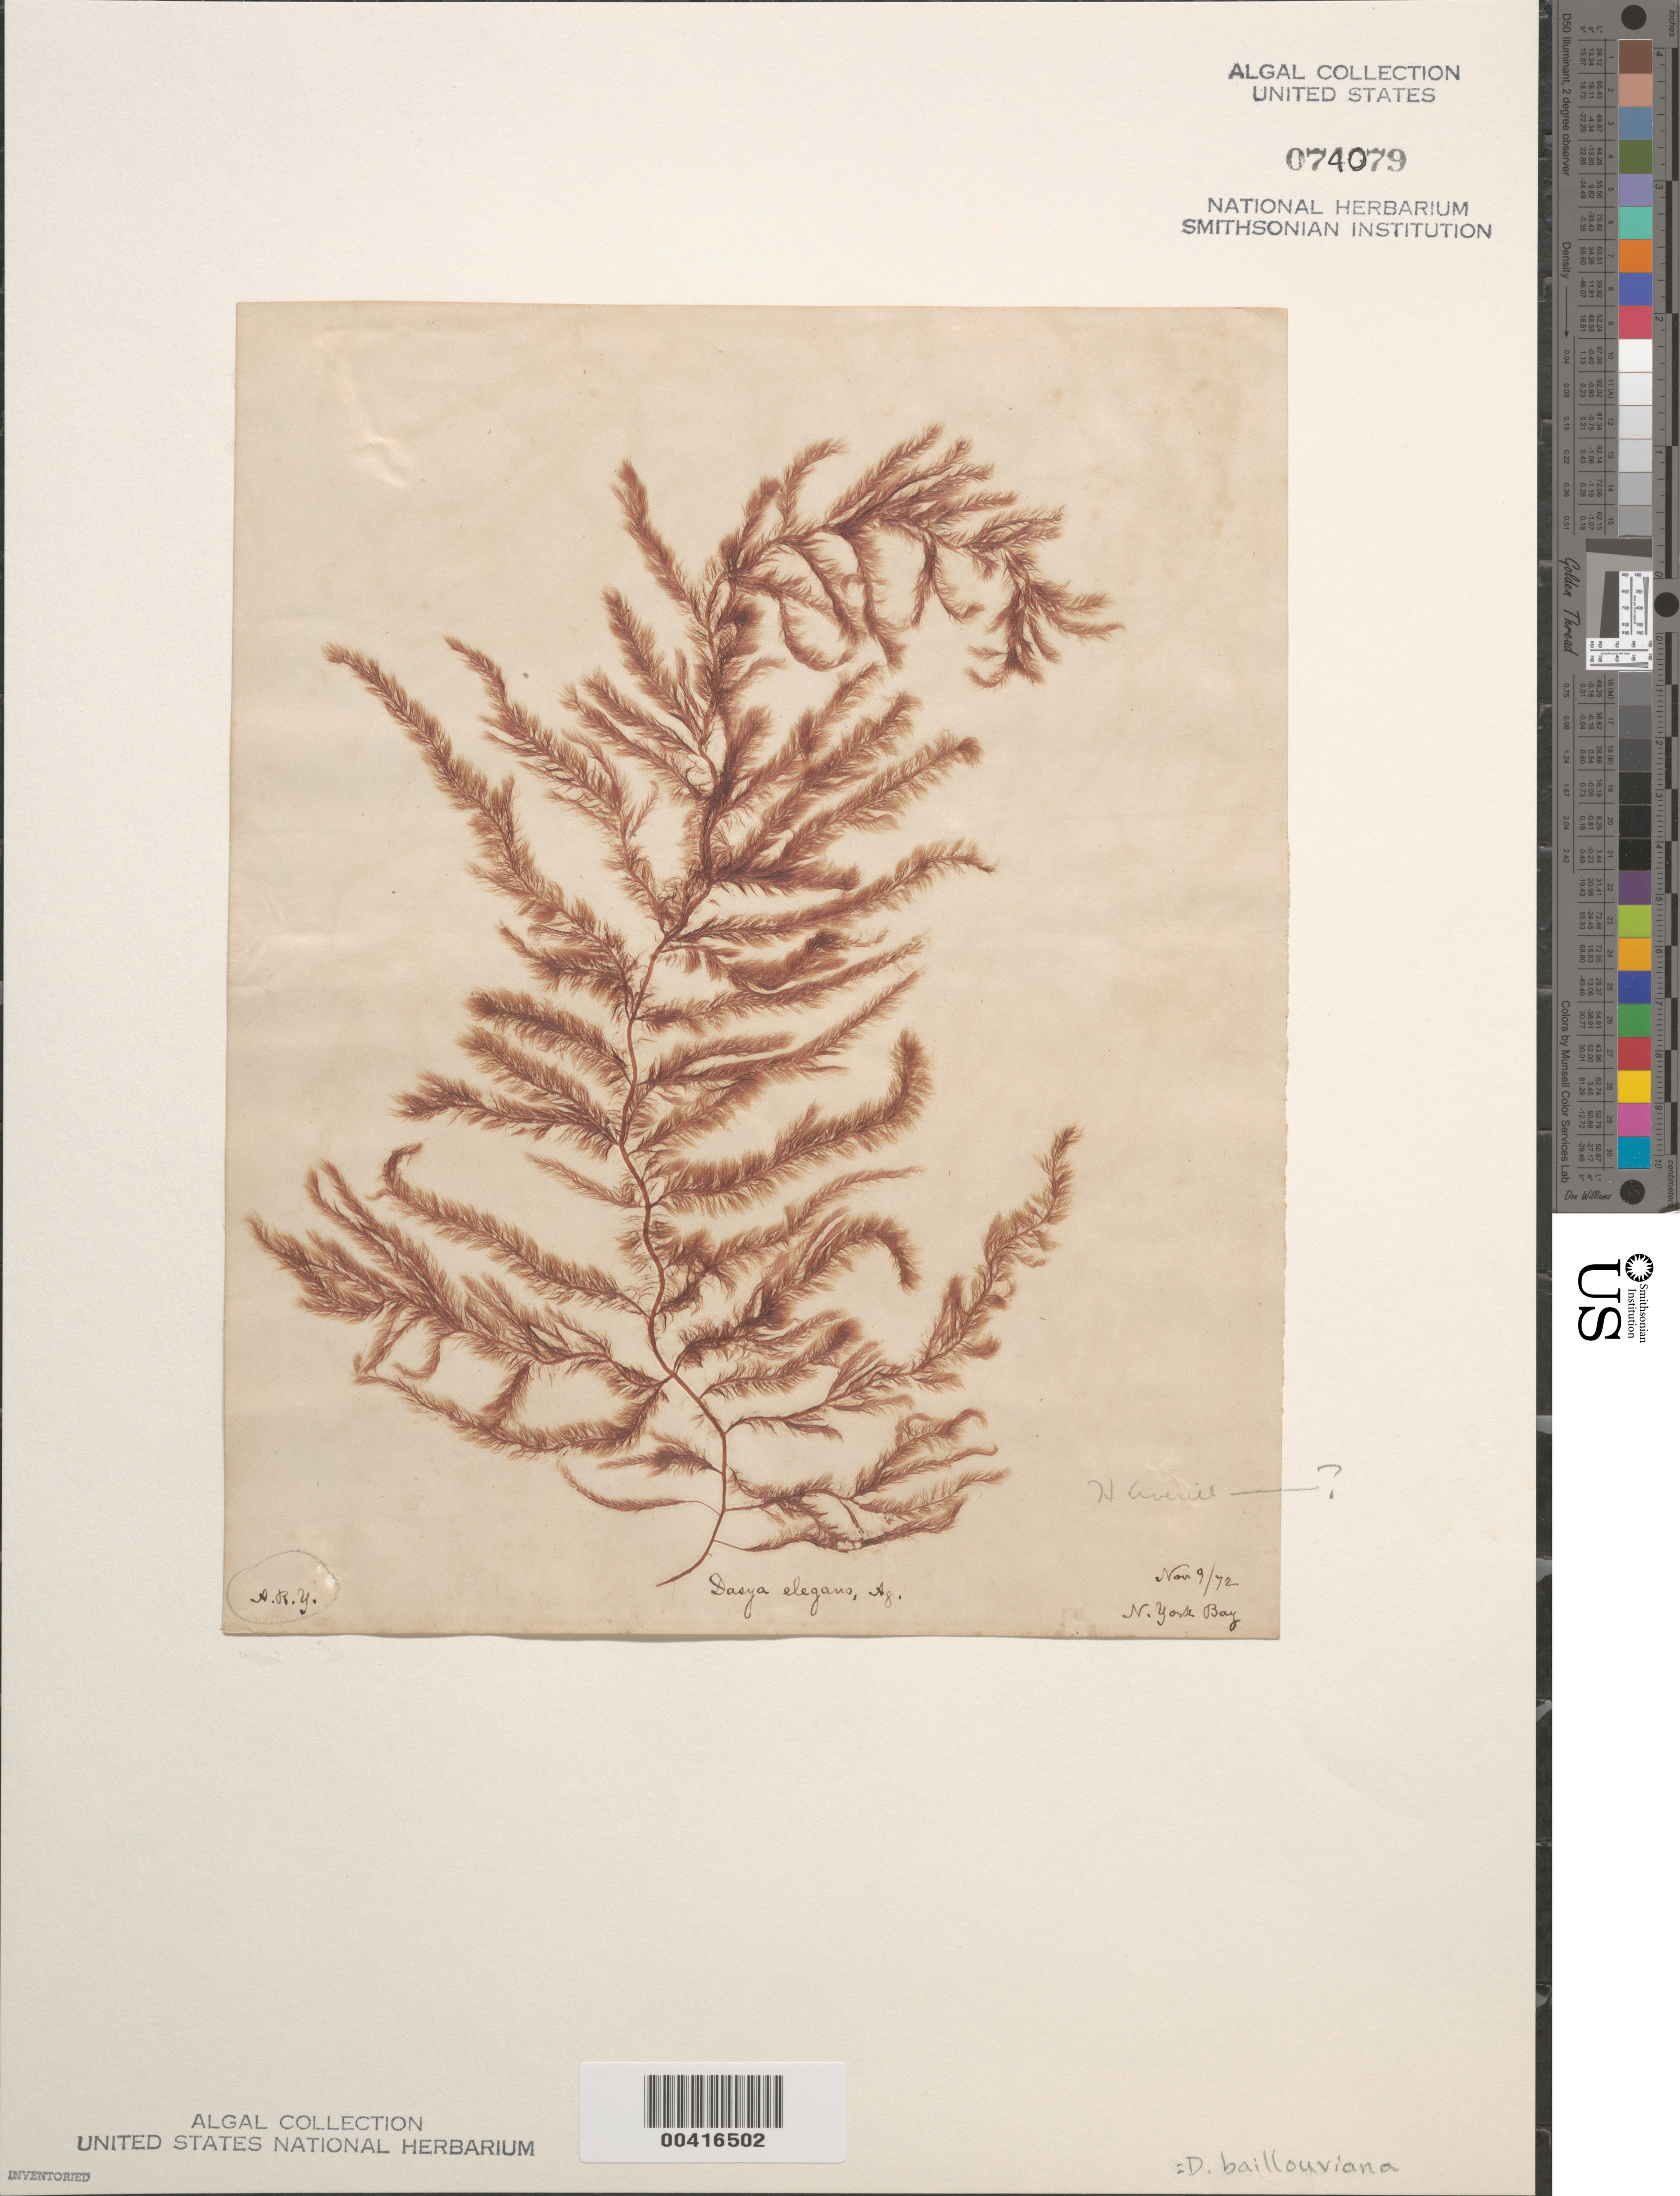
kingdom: Plantae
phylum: Rhodophyta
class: Florideophyceae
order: Ceramiales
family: Dasyaceae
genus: Dasya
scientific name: Dasya pedicellata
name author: (C. Agardh) C. Agardh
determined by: Algae name updating Project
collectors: H. Averill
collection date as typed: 09 Nov 1872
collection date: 1872-11-09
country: United States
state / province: New York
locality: New York Bay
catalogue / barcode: US 74079